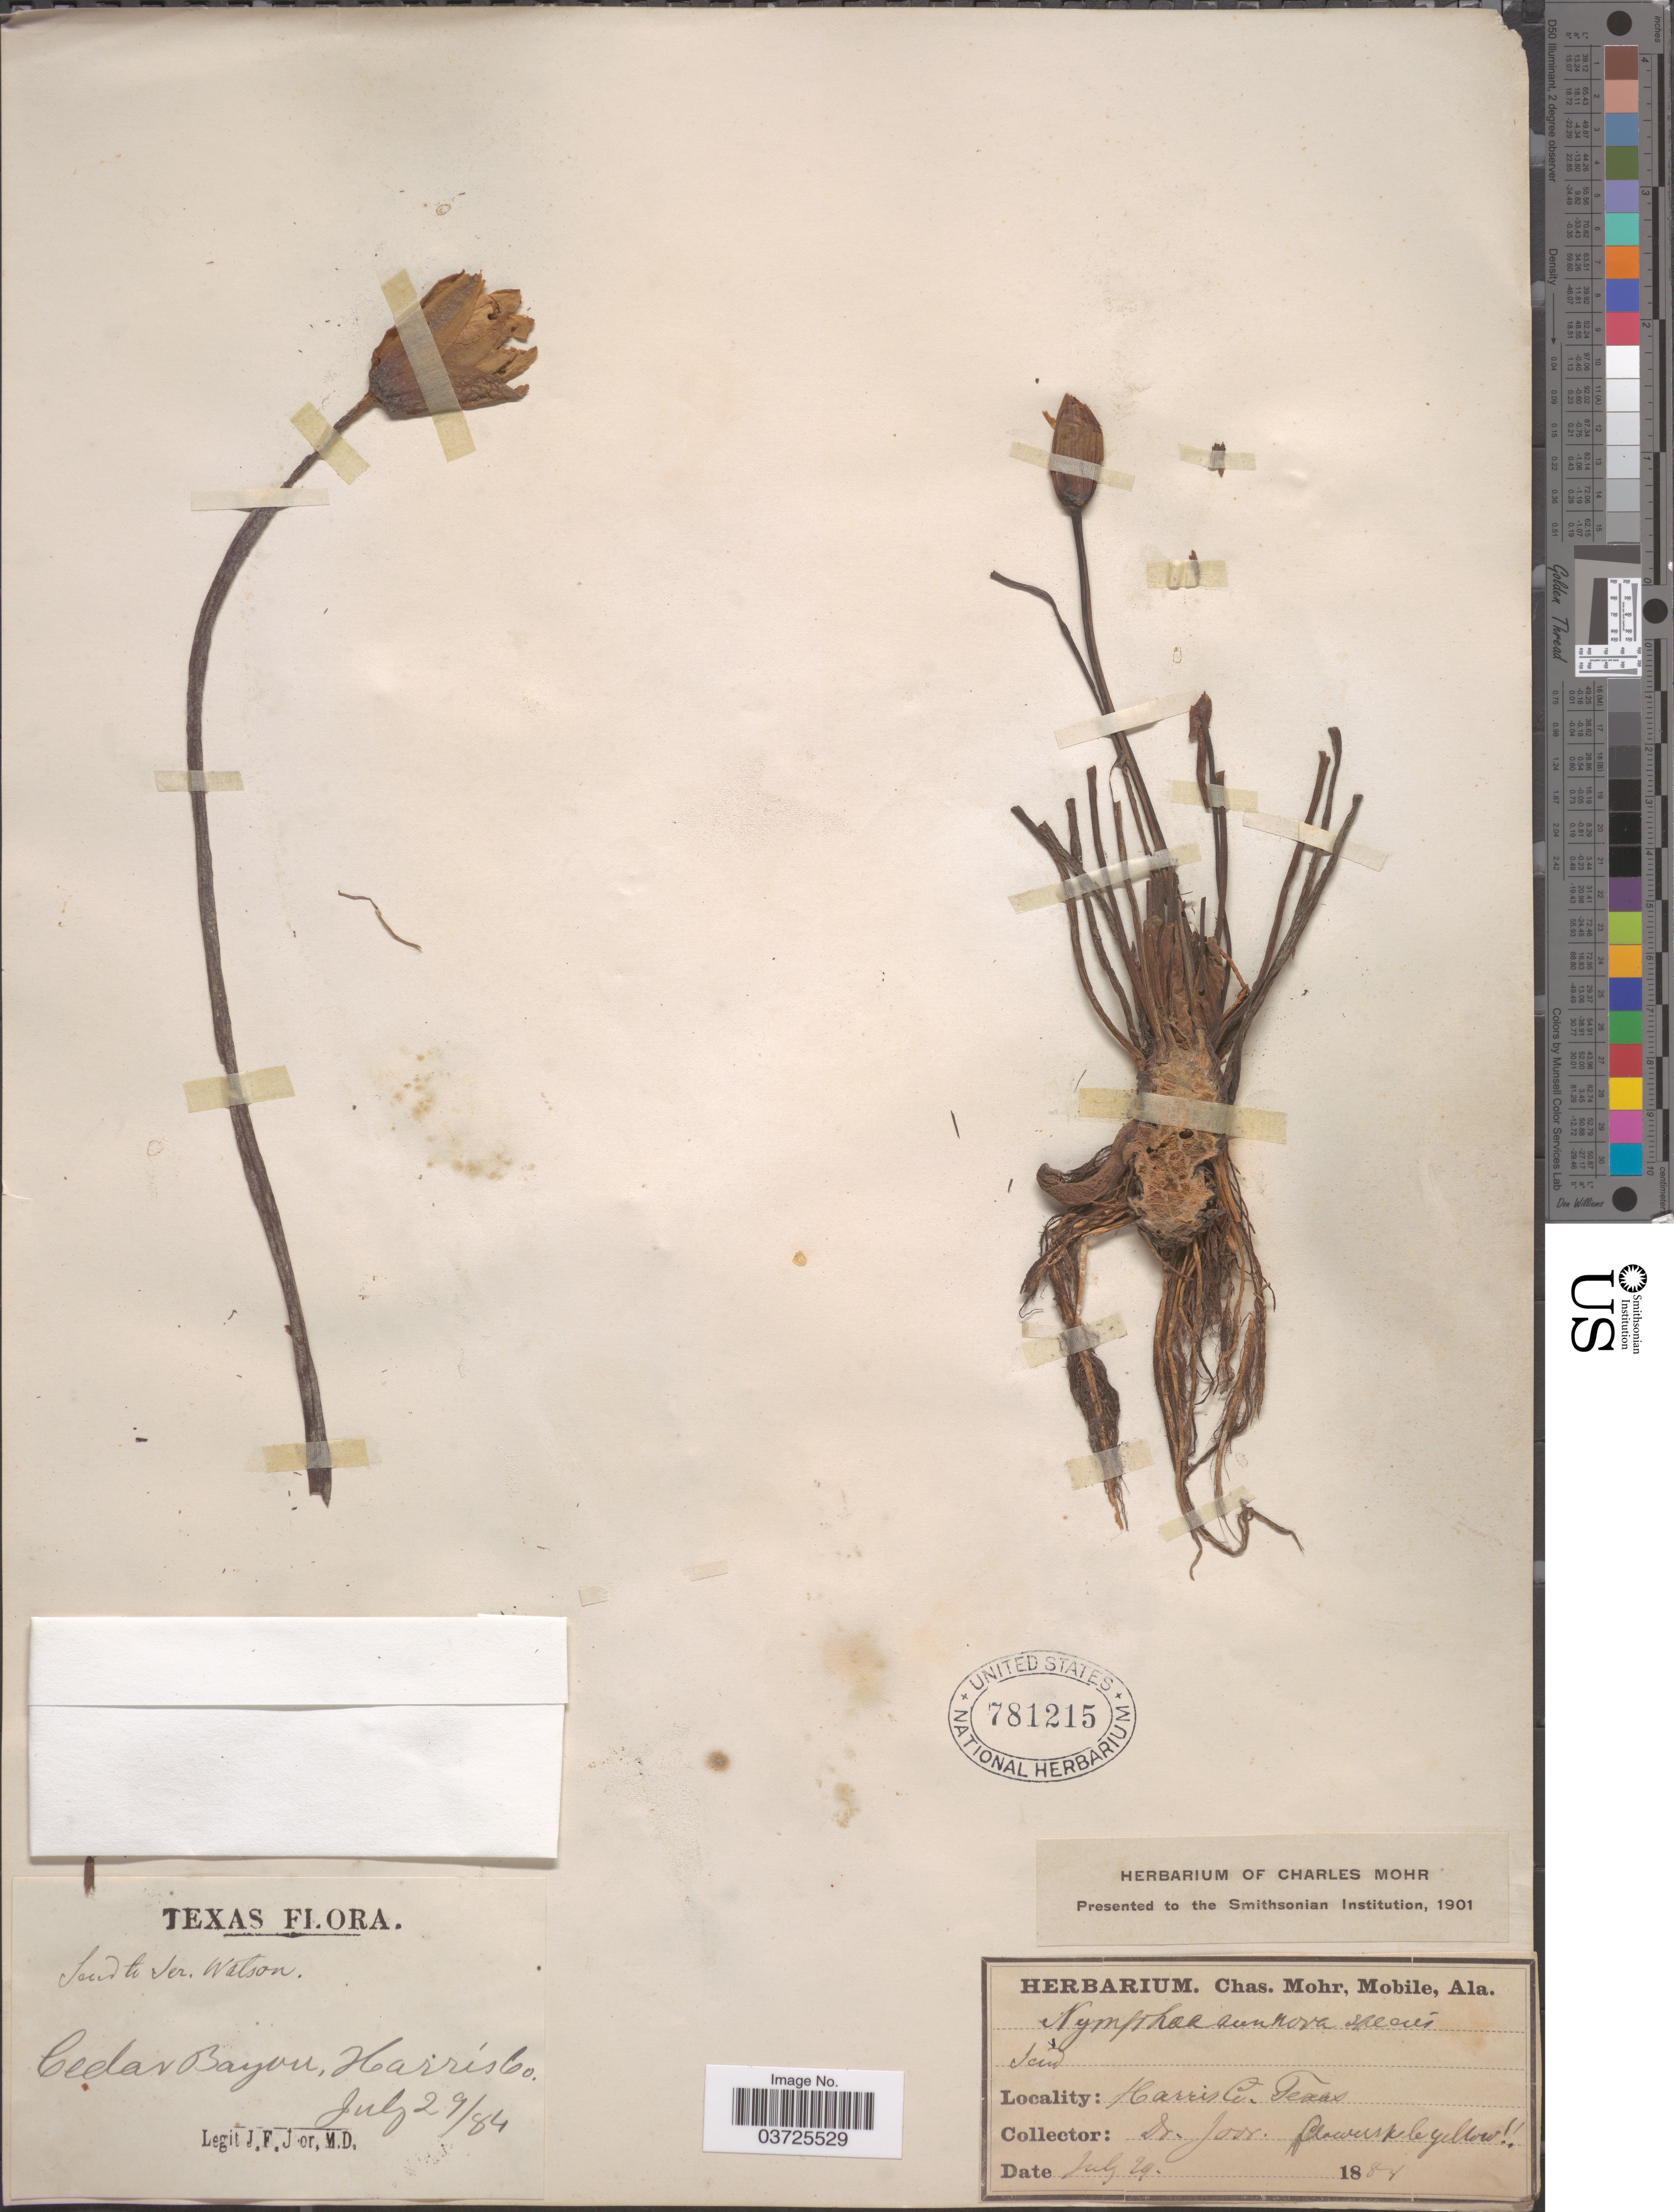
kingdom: Plantae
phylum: Tracheophyta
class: Magnoliopsida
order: Nymphaeales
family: Nymphaeaceae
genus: Nymphaea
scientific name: Nymphaea stellata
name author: Willd.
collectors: J. F. Joor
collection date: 1884-07-29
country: United States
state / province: Texas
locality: Cedar Bayou, Harris Co.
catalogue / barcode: US 781215